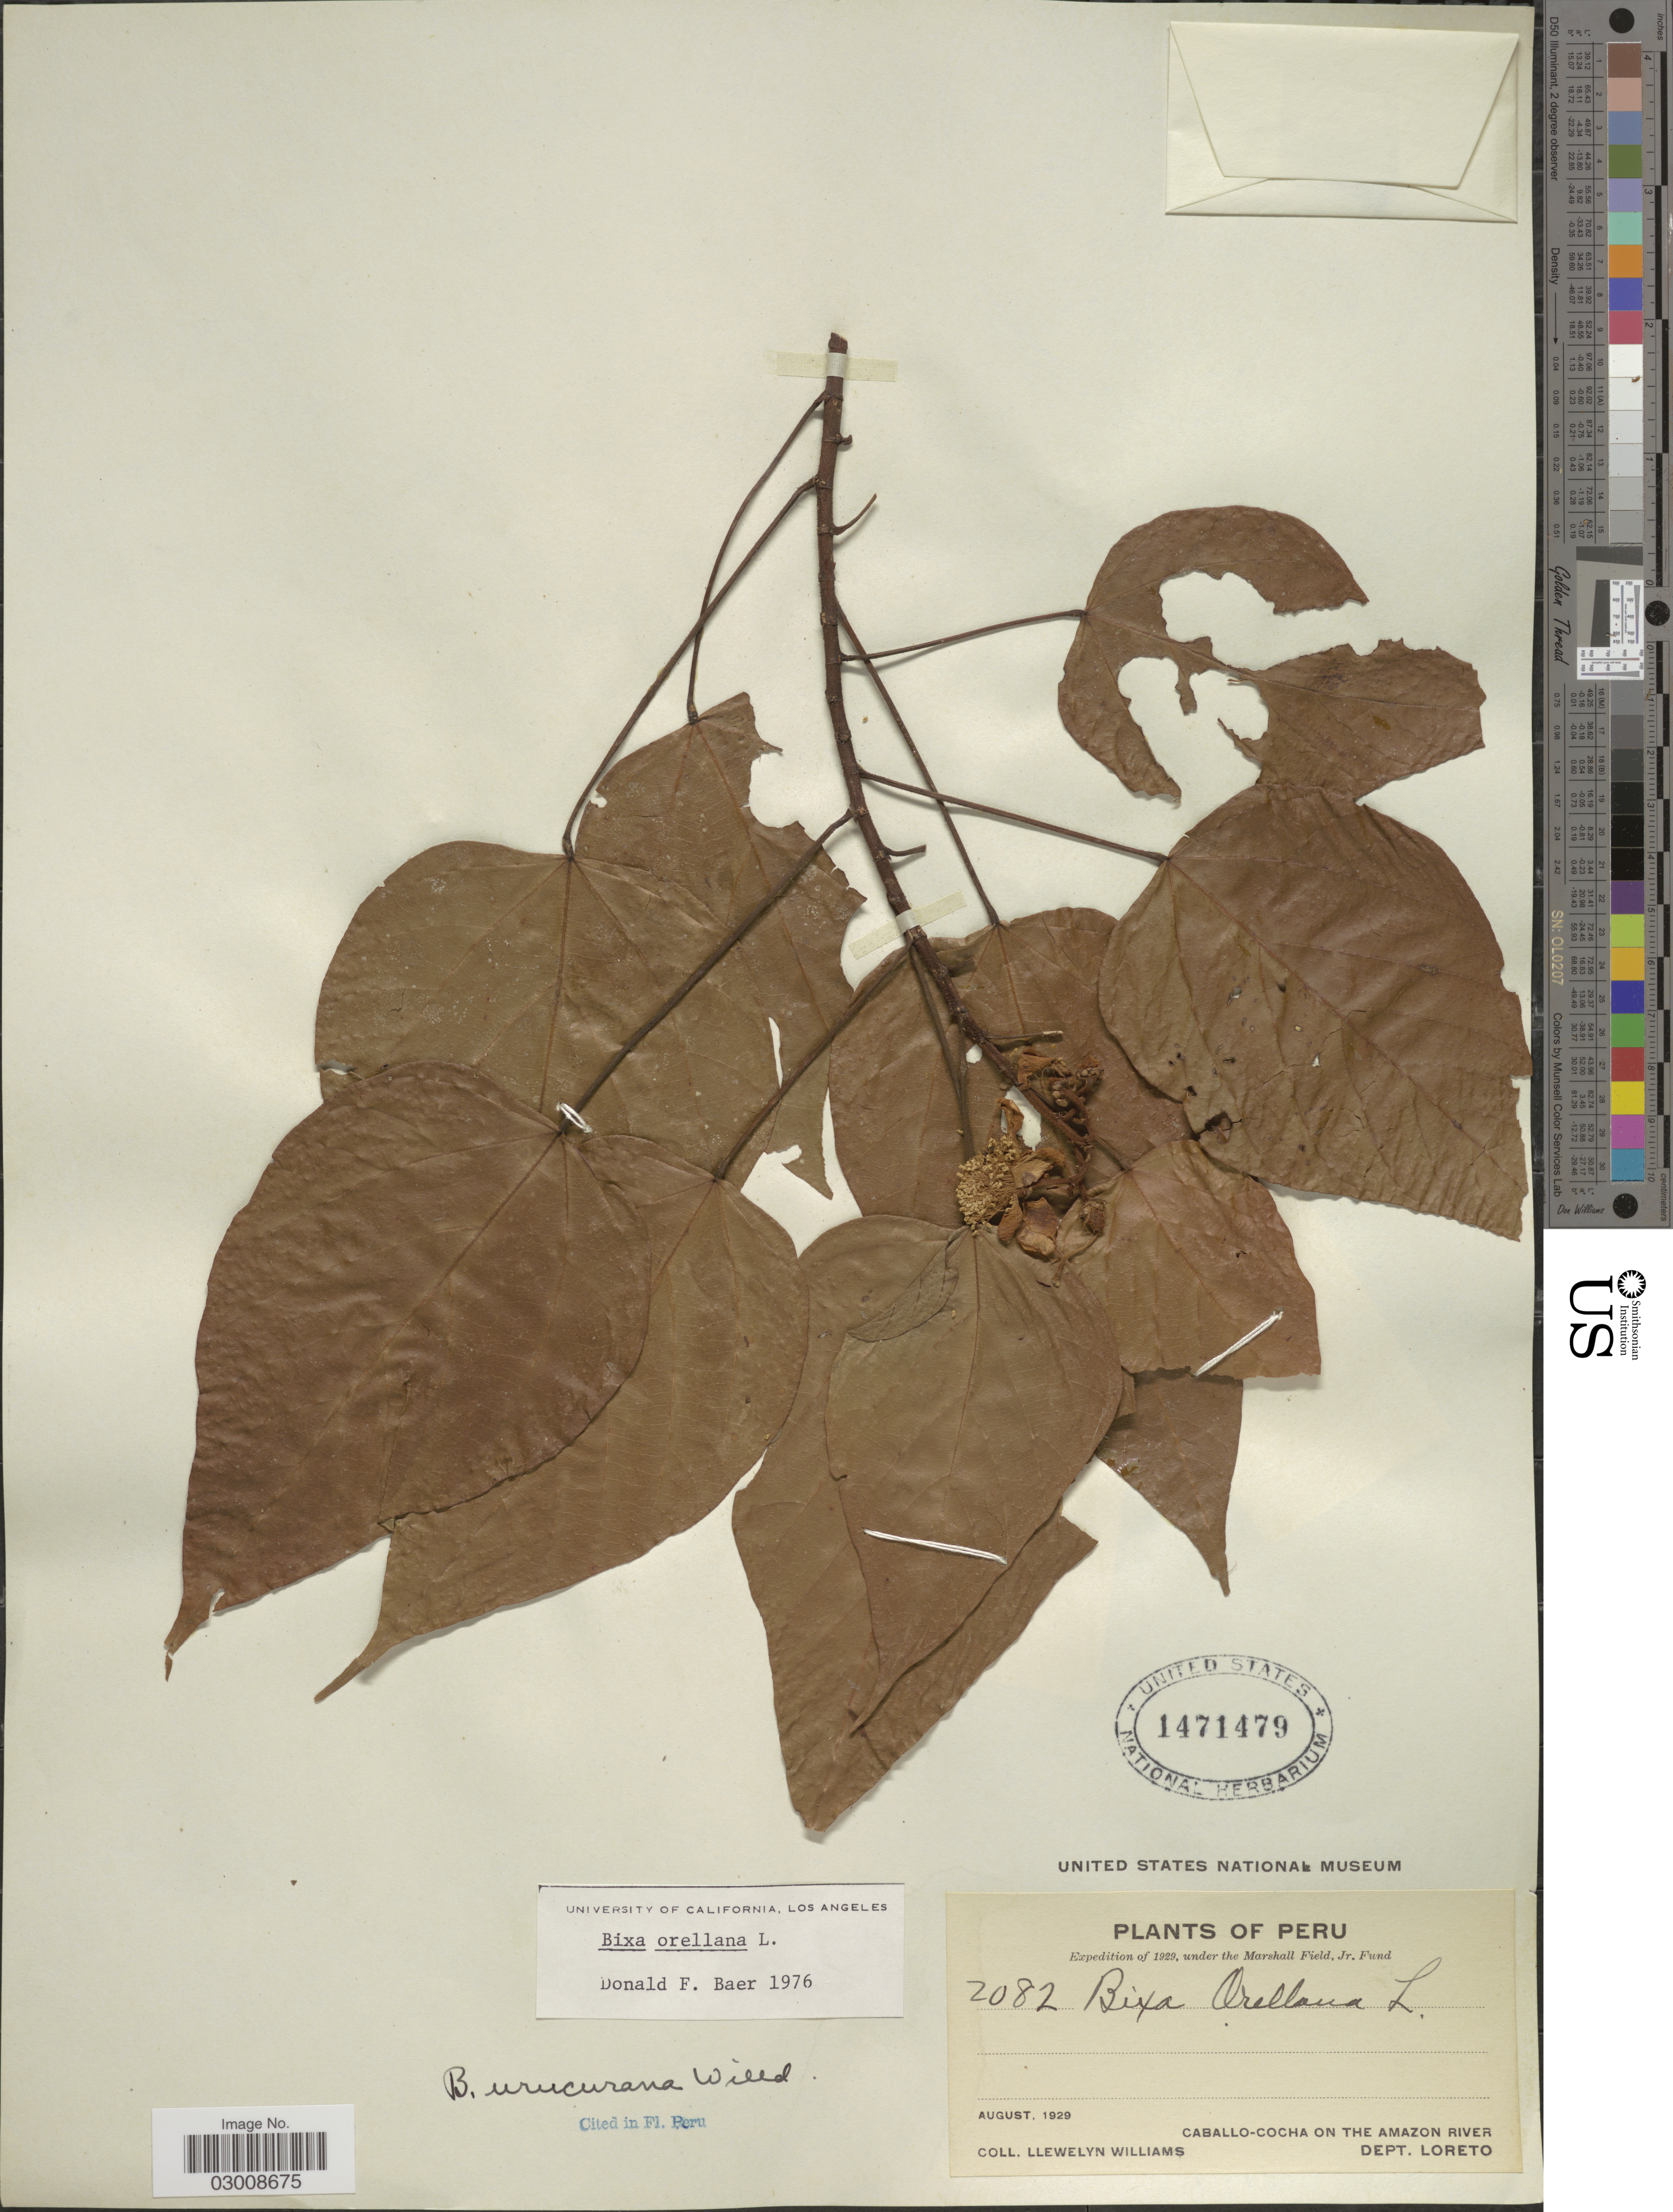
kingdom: Plantae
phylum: Tracheophyta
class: Magnoliopsida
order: Malvales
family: Bixaceae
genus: Bixa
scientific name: Bixa orellana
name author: L.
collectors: Ll. Williams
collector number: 2082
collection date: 1929-08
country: Peru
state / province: Loreto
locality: Caballo-Cocha on The Amazon River, Dept. Loreto.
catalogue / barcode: US 1471479